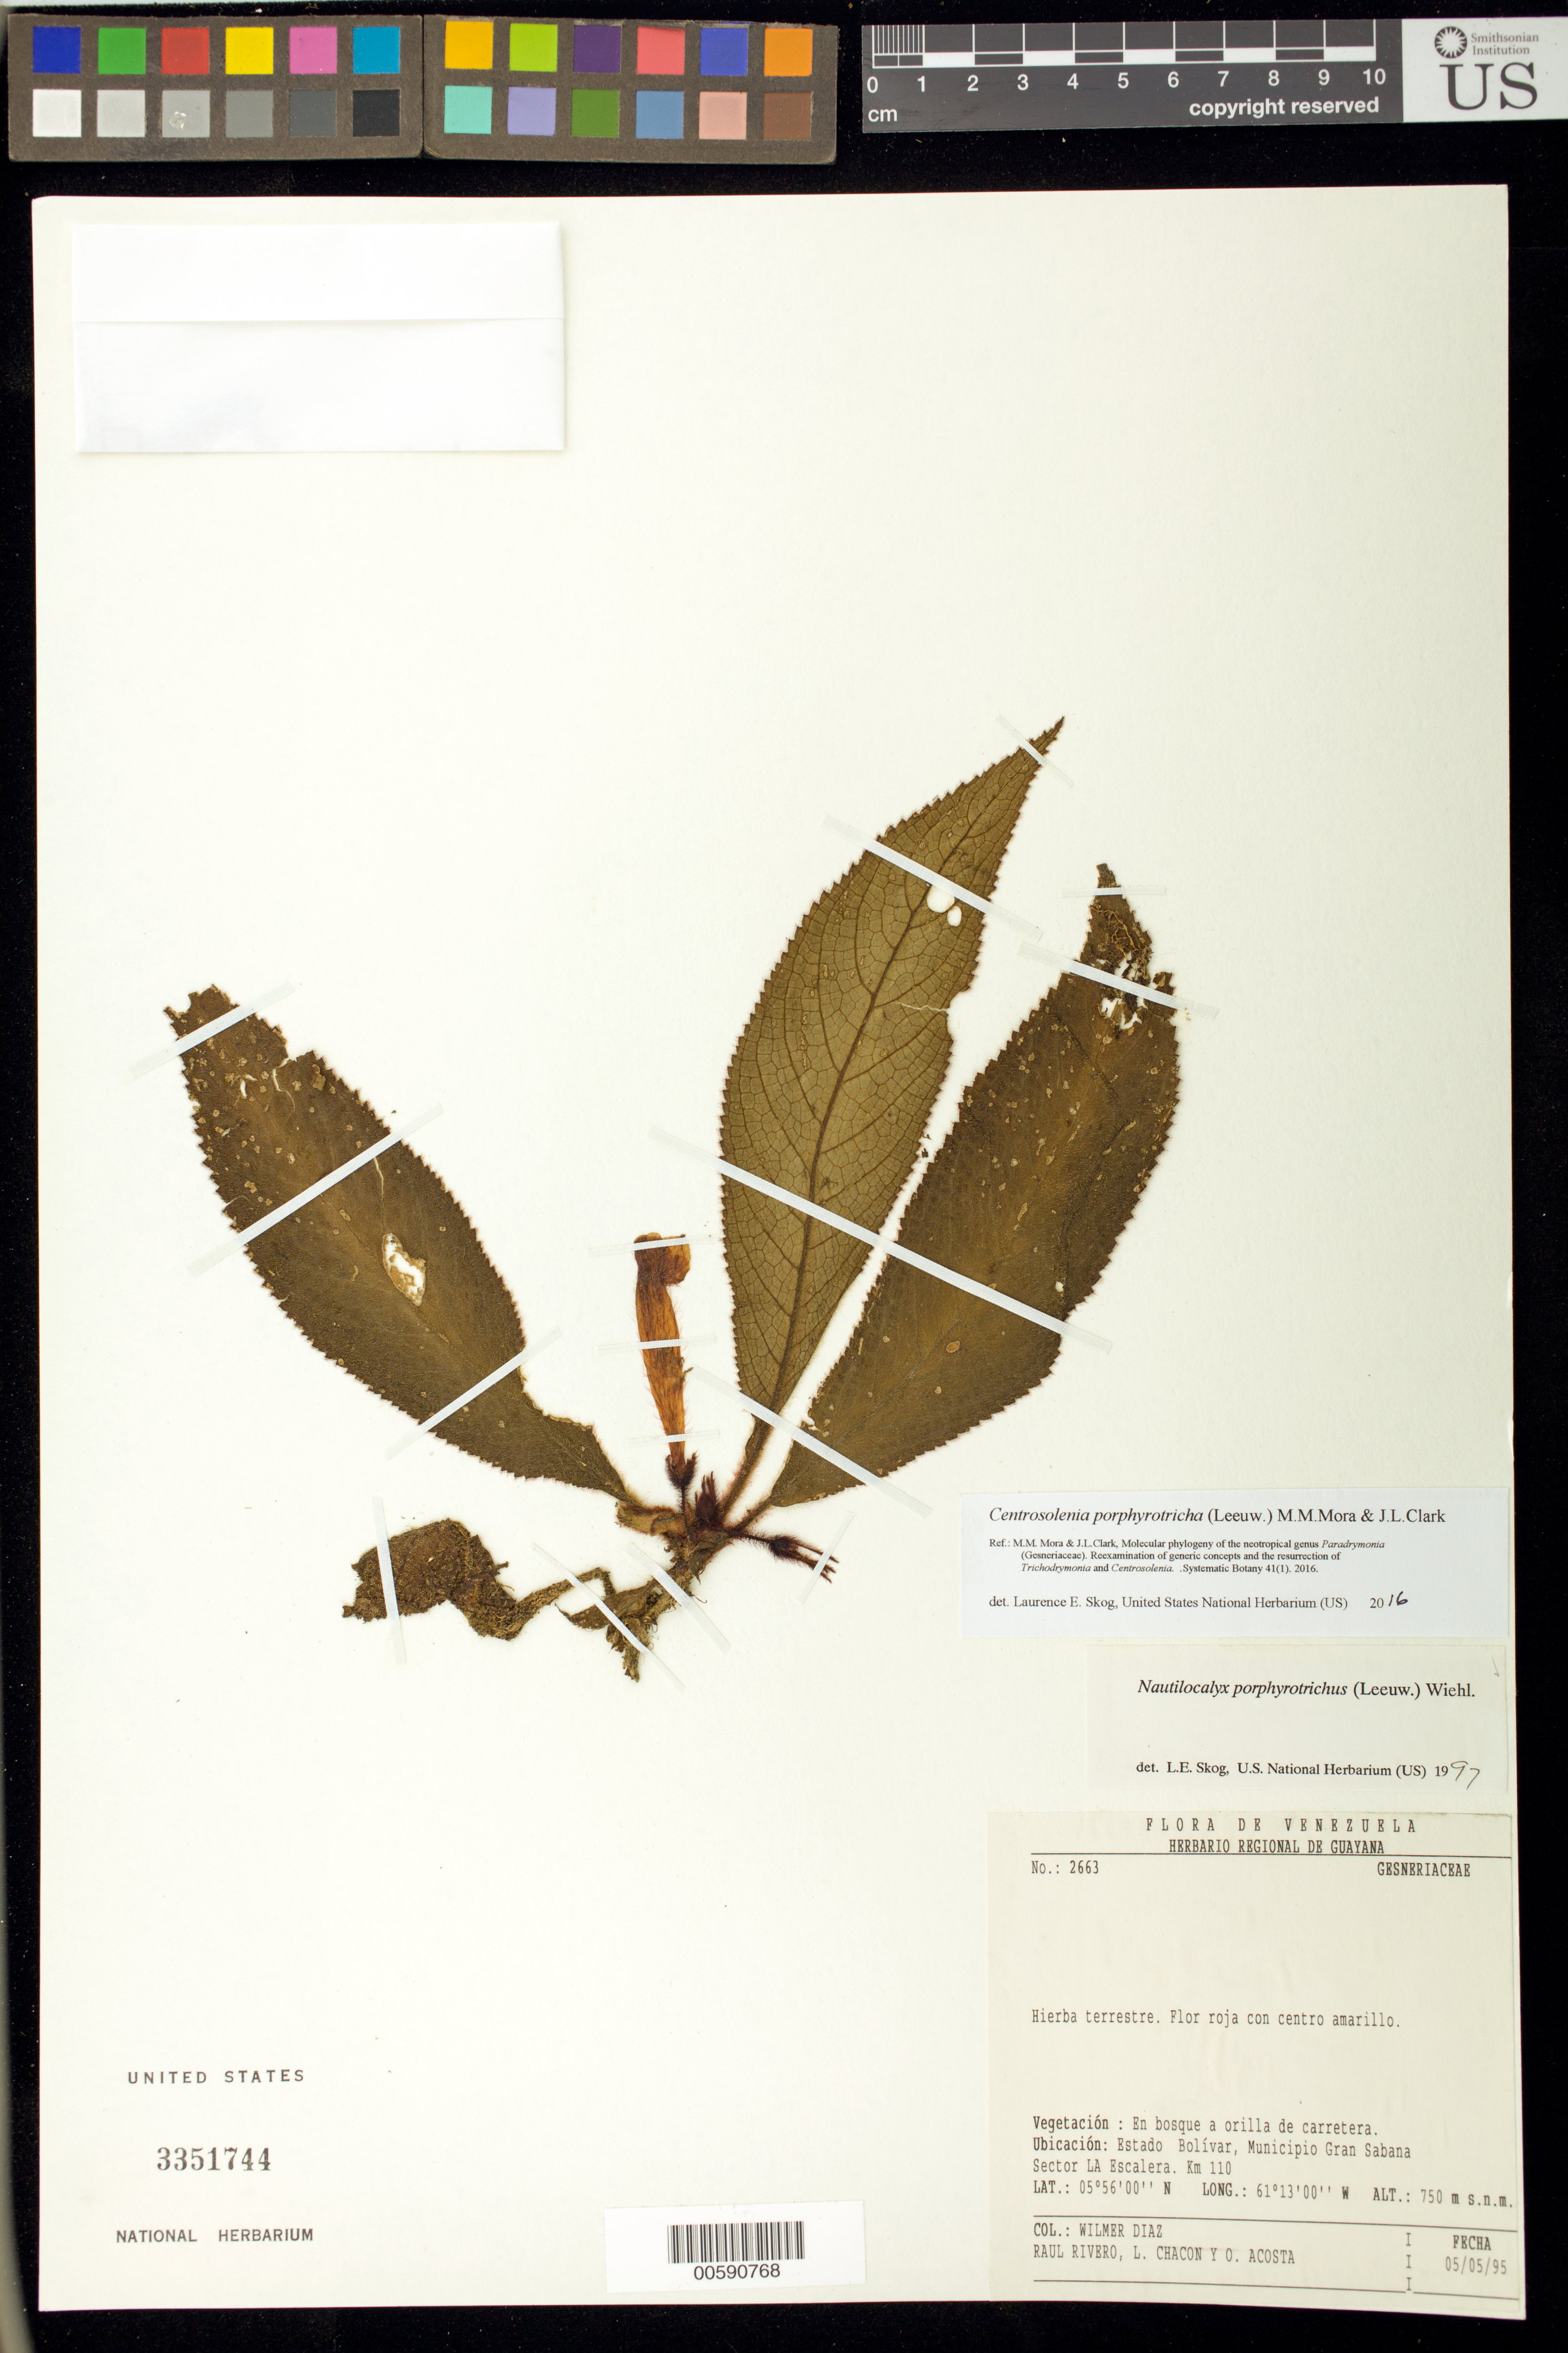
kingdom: Plantae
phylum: Tracheophyta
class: Magnoliopsida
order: Lamiales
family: Gesneriaceae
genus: Centrosolenia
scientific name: Centrosolenia porphyrotricha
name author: (Leeuw.) M.M. Mora & J.L. Clark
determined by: Skog, Laurence E.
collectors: W. Díaz P., R. Rivero, L. Chacon & O. Acosta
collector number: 2663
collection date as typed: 05 May 1995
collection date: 1995-05-05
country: Venezuela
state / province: Bolívar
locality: Mpio. Gran Sabana; Sector La Escalera, Km 110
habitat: Bosque a orilla de carretera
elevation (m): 750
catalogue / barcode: US 3351744